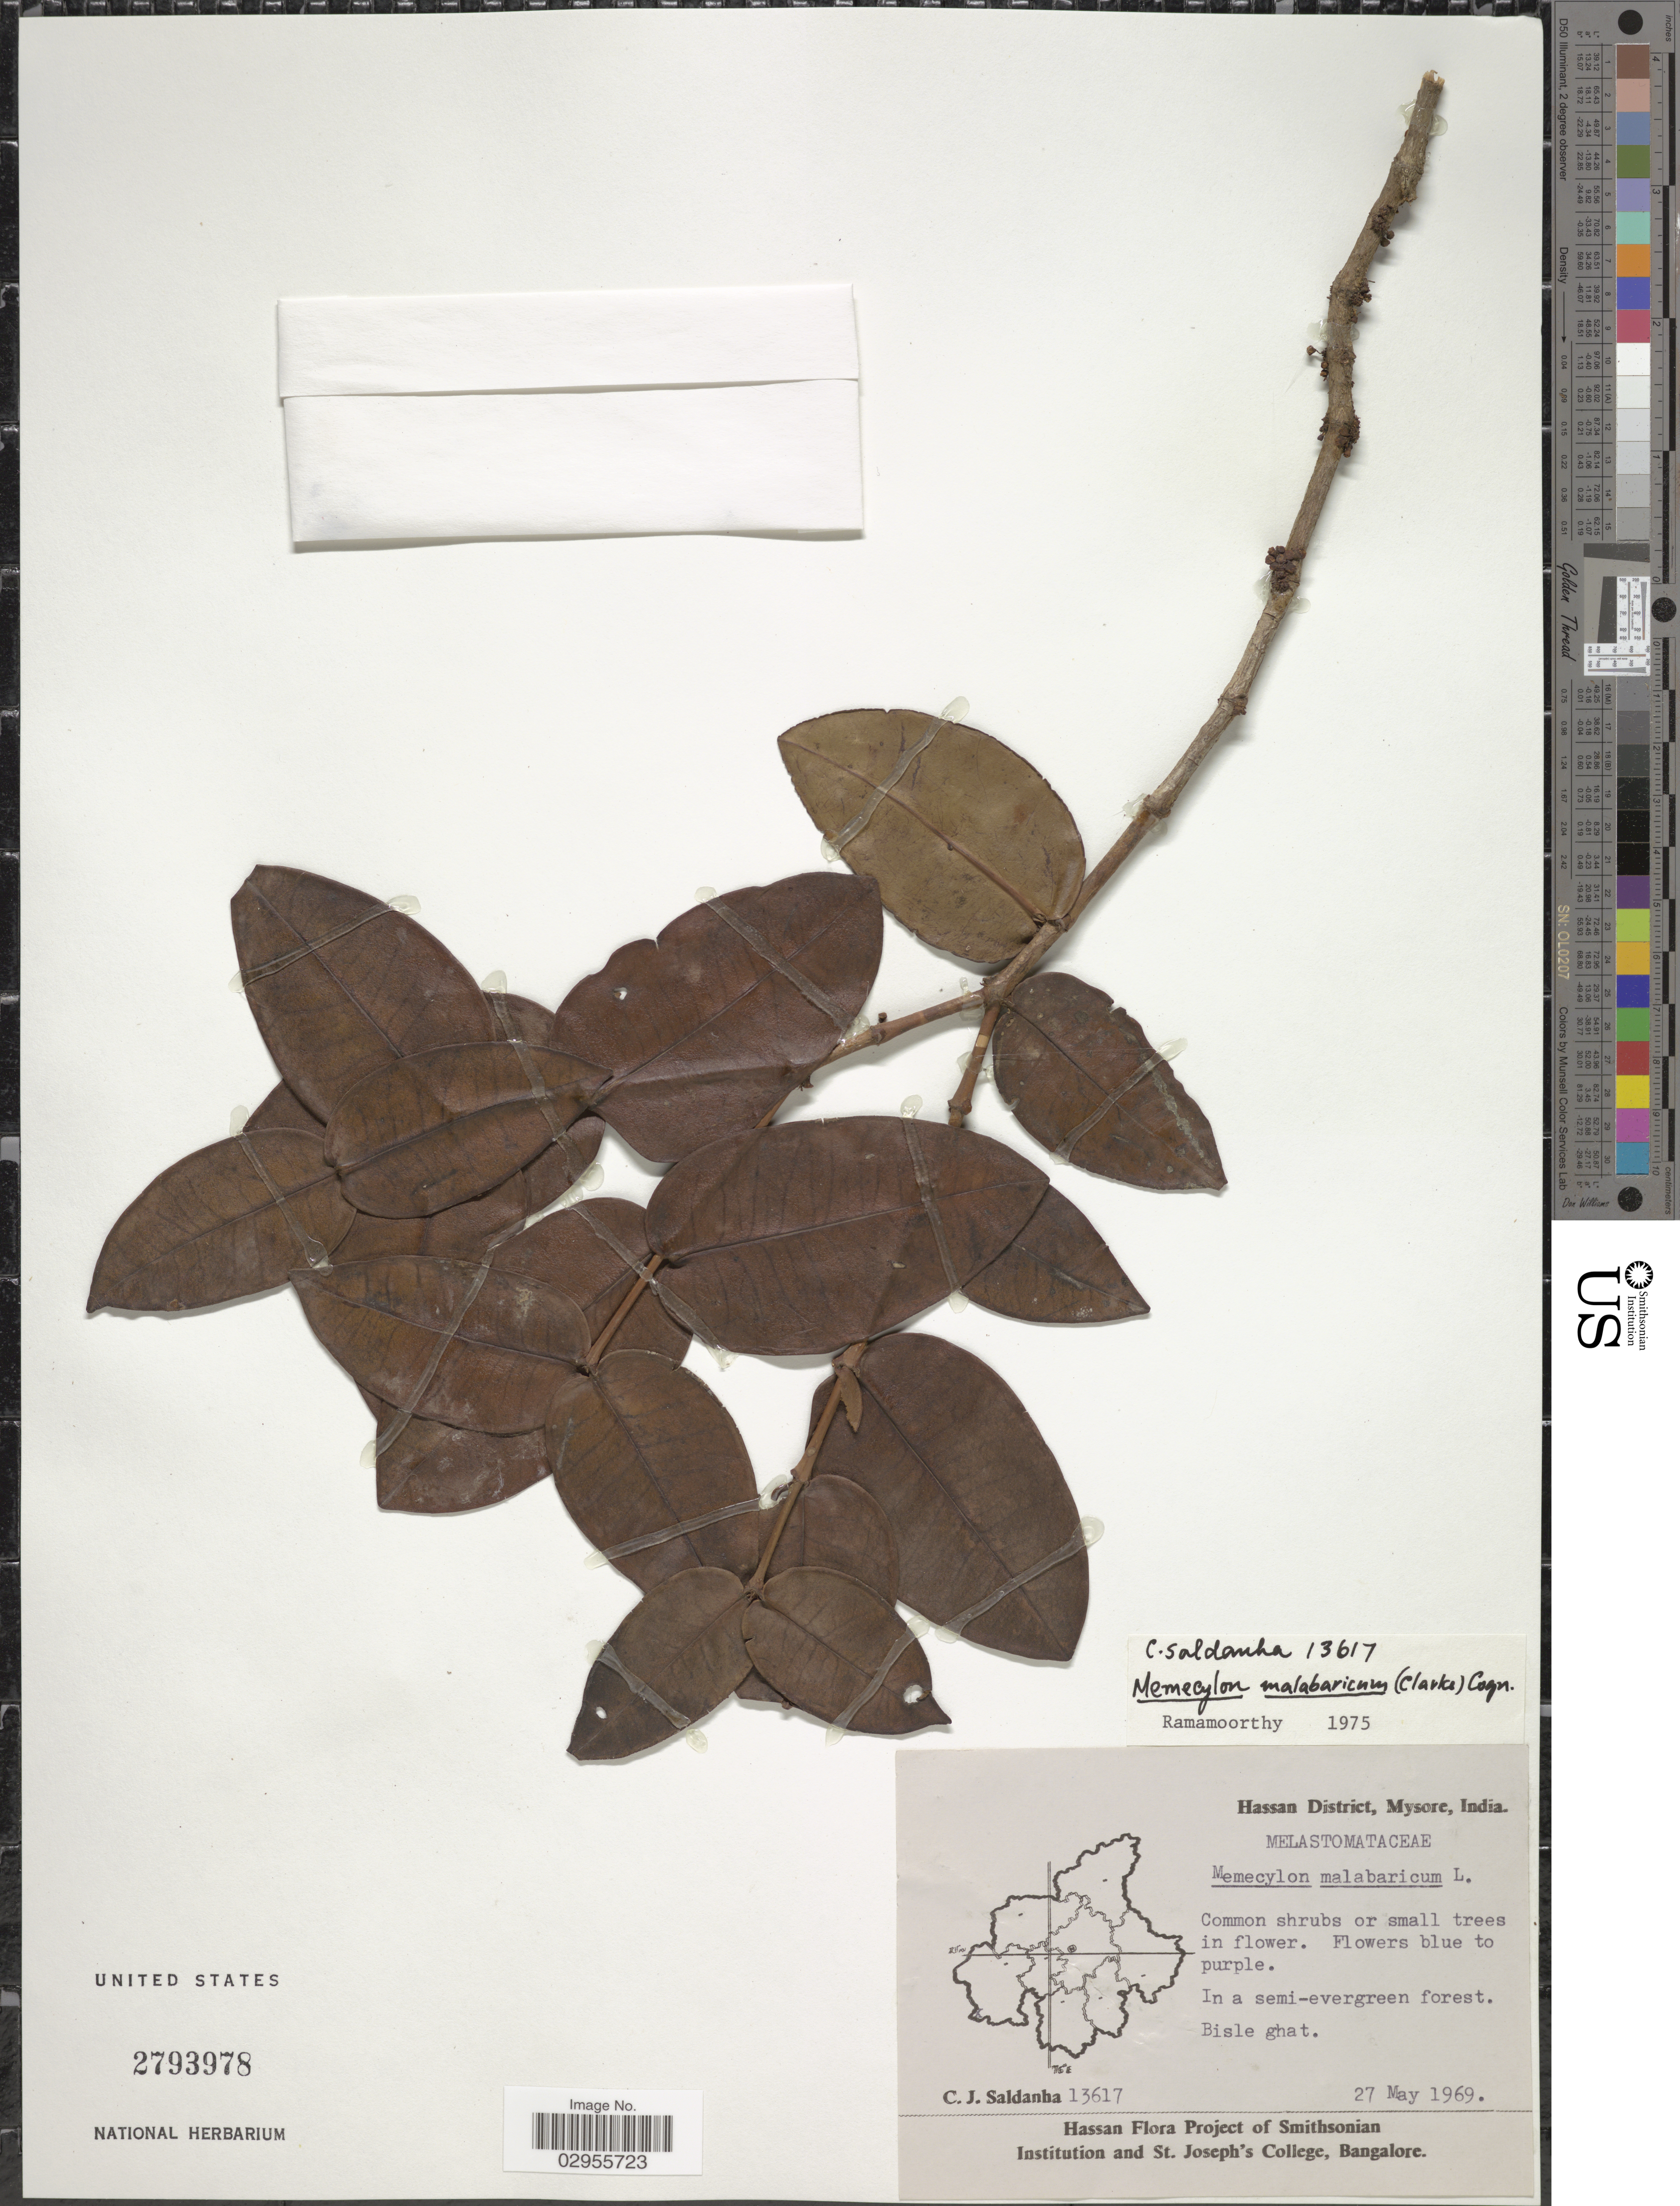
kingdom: Plantae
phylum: Tracheophyta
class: Magnoliopsida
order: Myrtales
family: Melastomataceae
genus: Memecylon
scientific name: Memecylon malabaricum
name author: Cogn.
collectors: C. J. Saldanha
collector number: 13617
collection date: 1969-05-27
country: India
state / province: Karnataka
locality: Hassan District, Mysore. Bisle ghat.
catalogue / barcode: US 2793978